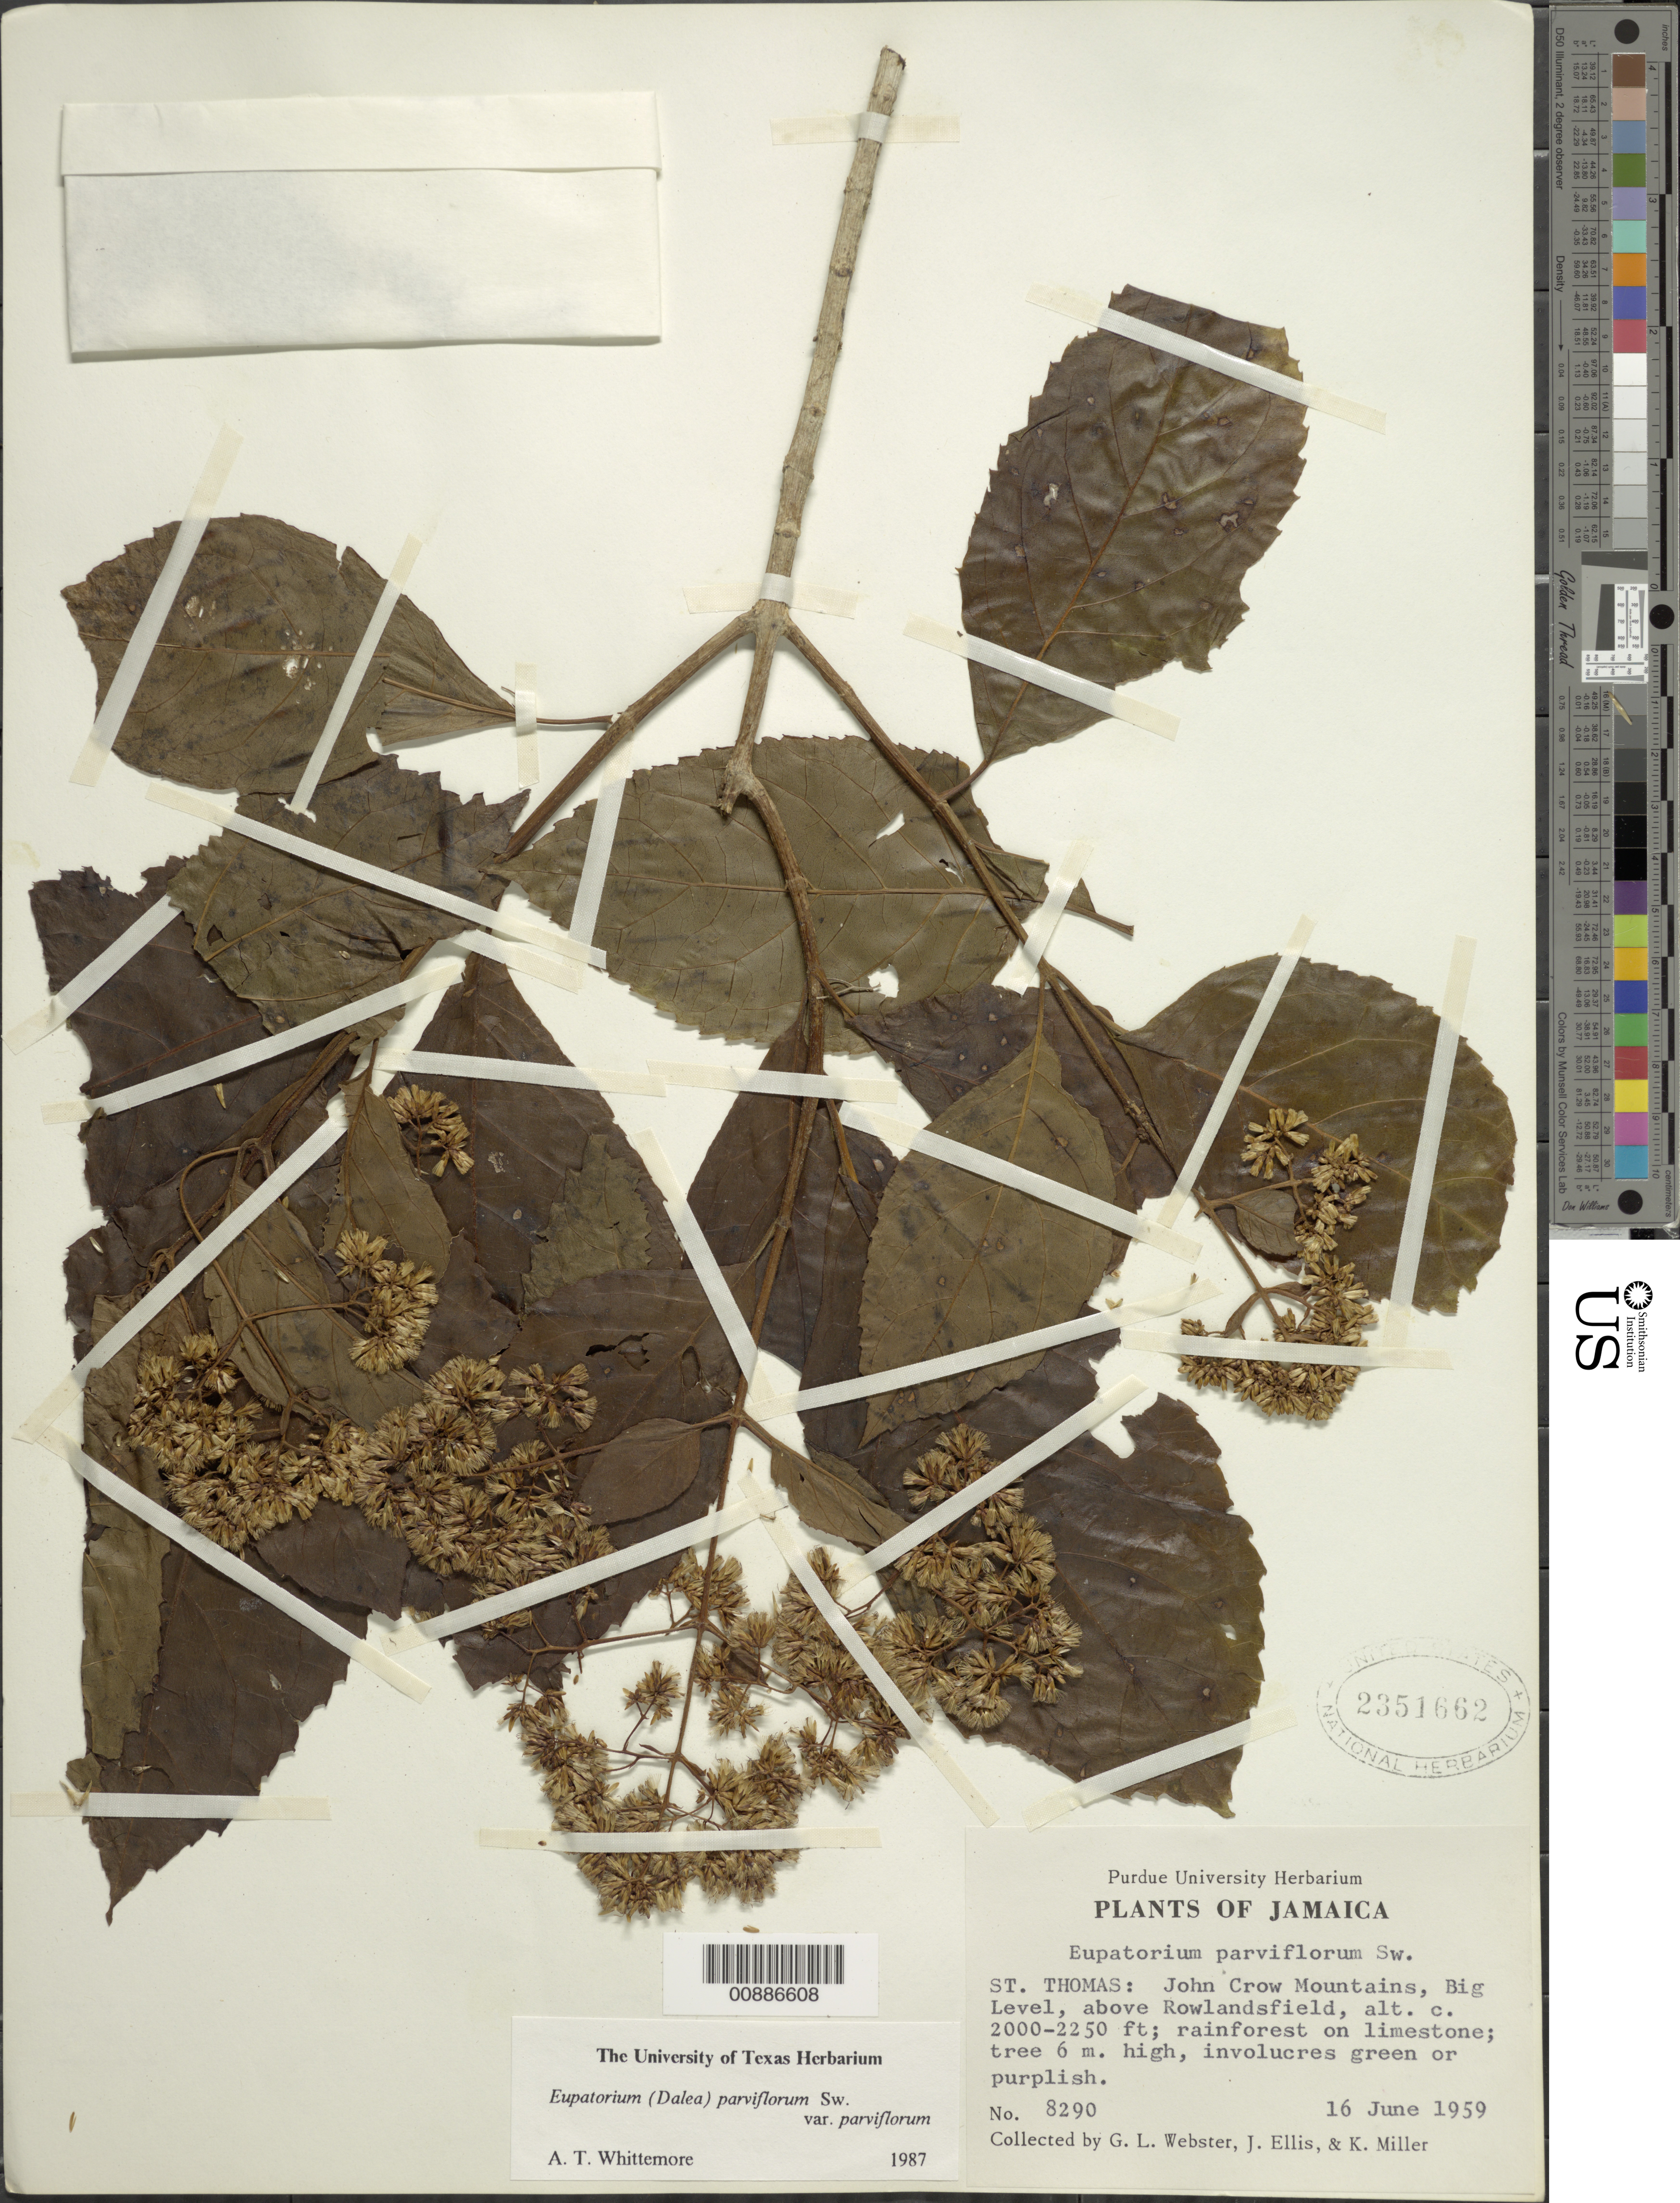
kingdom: Plantae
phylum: Tracheophyta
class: Magnoliopsida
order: Asterales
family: Asteraceae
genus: Critonia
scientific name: Critonia parviflora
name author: (Sw.) DC.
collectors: G. L. Webster, J. R. Ellis & K. Miller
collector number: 8290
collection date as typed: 16 Jun 1959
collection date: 1959-06-16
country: Jamaica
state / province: Saint Thomas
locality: John Crow Mountains, Big Level, above Rowlandsfield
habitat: Rainforest on limestone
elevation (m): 610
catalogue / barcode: US 2351662